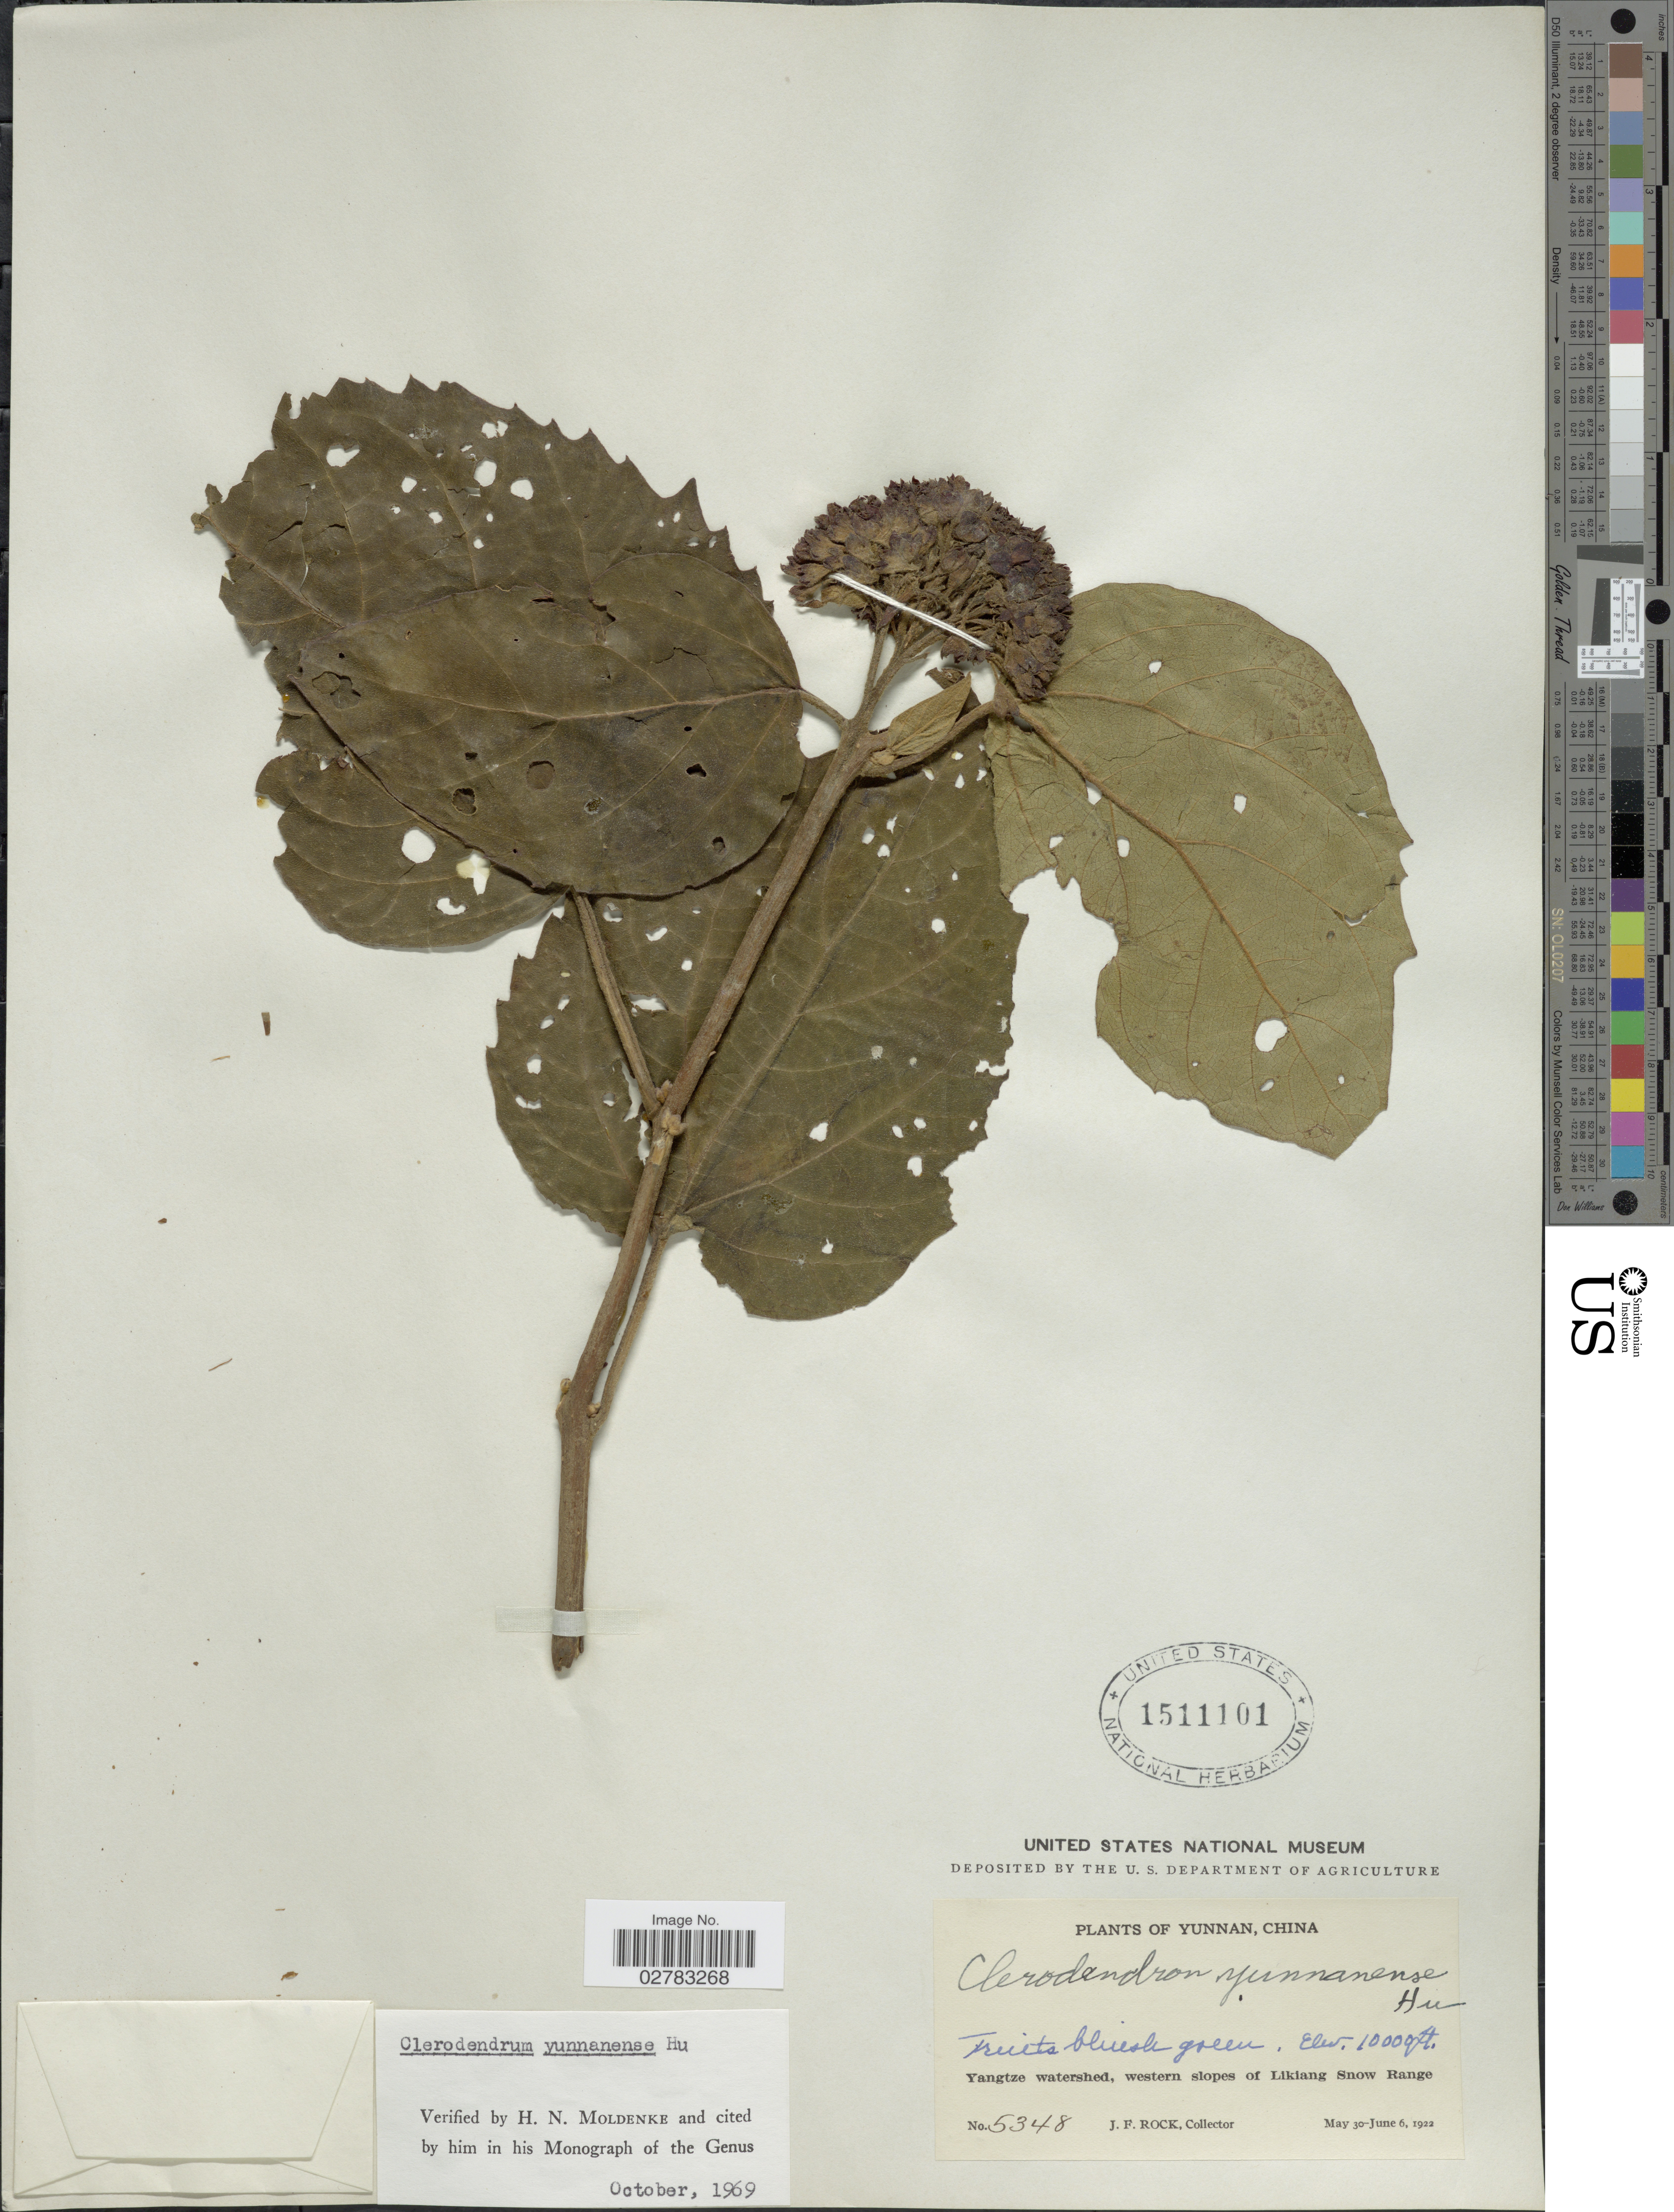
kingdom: Plantae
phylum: Tracheophyta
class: Magnoliopsida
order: Lamiales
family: Lamiaceae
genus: Clerodendrum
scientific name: Clerodendrum yunnanense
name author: S.Y. Hu in Hand.-Mazz.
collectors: J. Rock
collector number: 5348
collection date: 1922-05-30/1922-06-06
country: China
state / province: Yunnan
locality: Yangtze watershed, western slopes of Likiang Snow Range.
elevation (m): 3048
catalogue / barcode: US 1511101